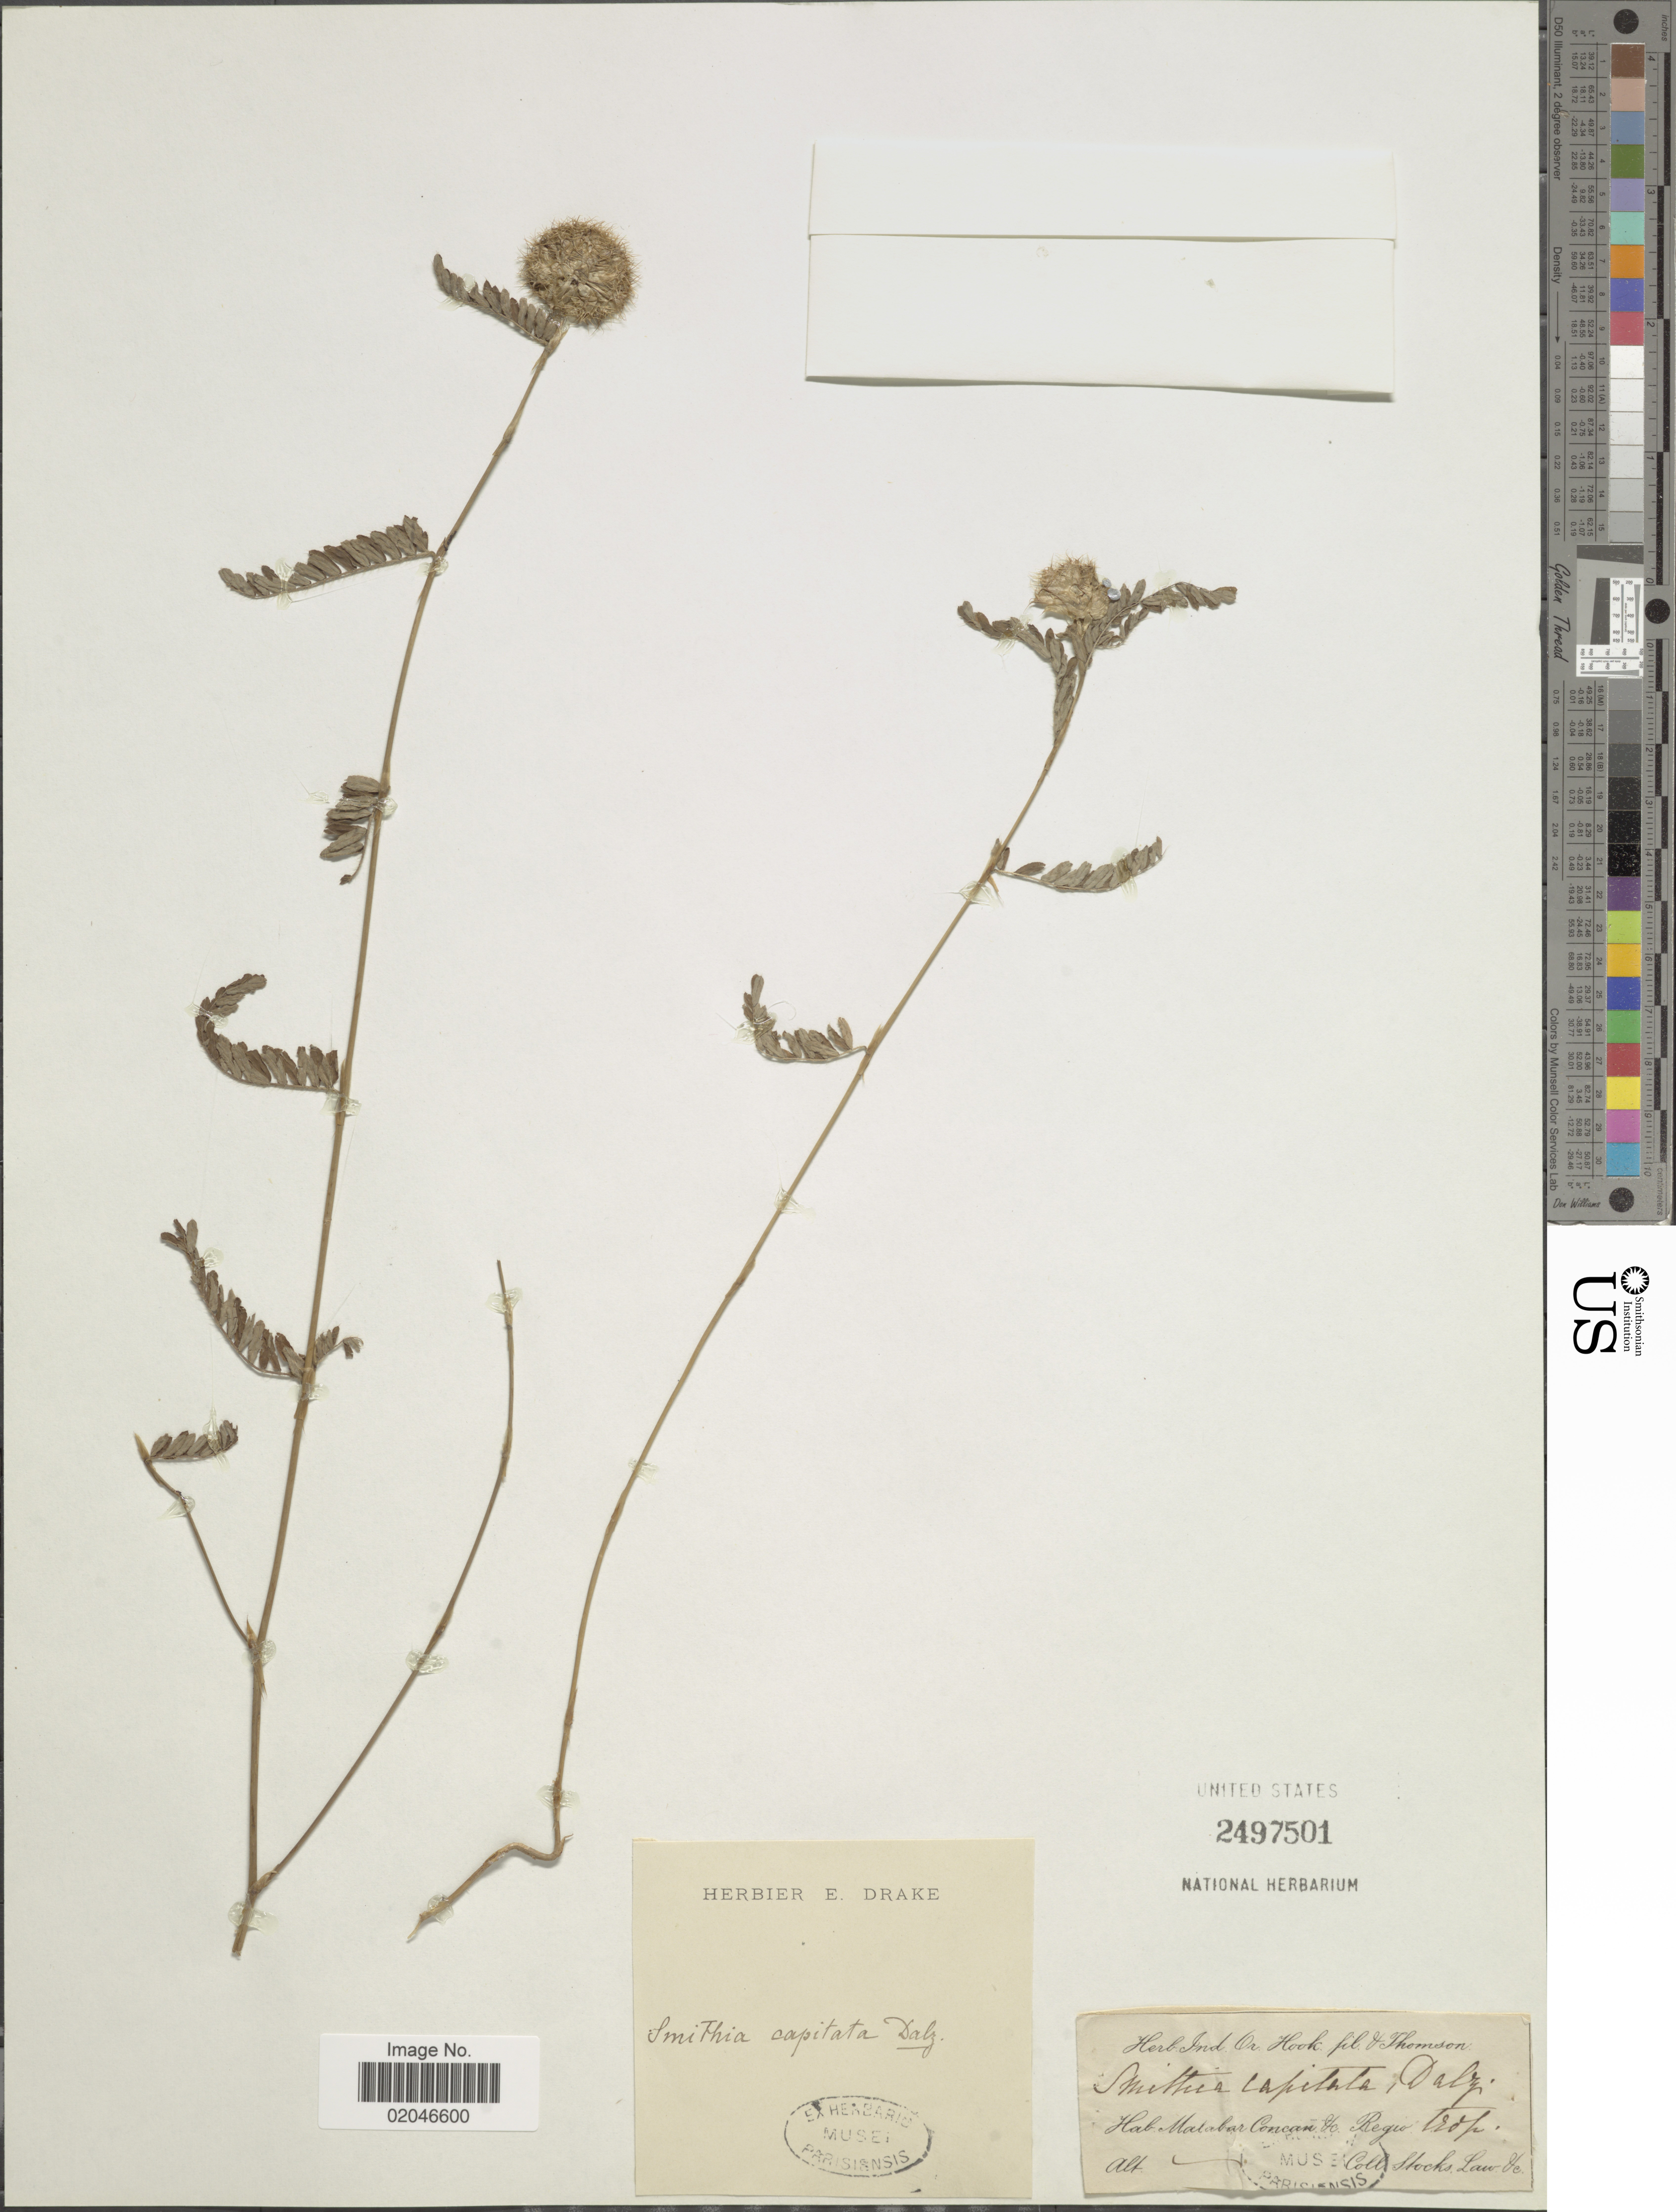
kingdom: Plantae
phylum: Tracheophyta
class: Magnoliopsida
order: Fabales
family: Fabaceae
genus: Smithia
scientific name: Smithia capitata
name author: Dalzell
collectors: J. Stocks & J. Law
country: India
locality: Malabar Concan, regio trop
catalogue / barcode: US 2497501